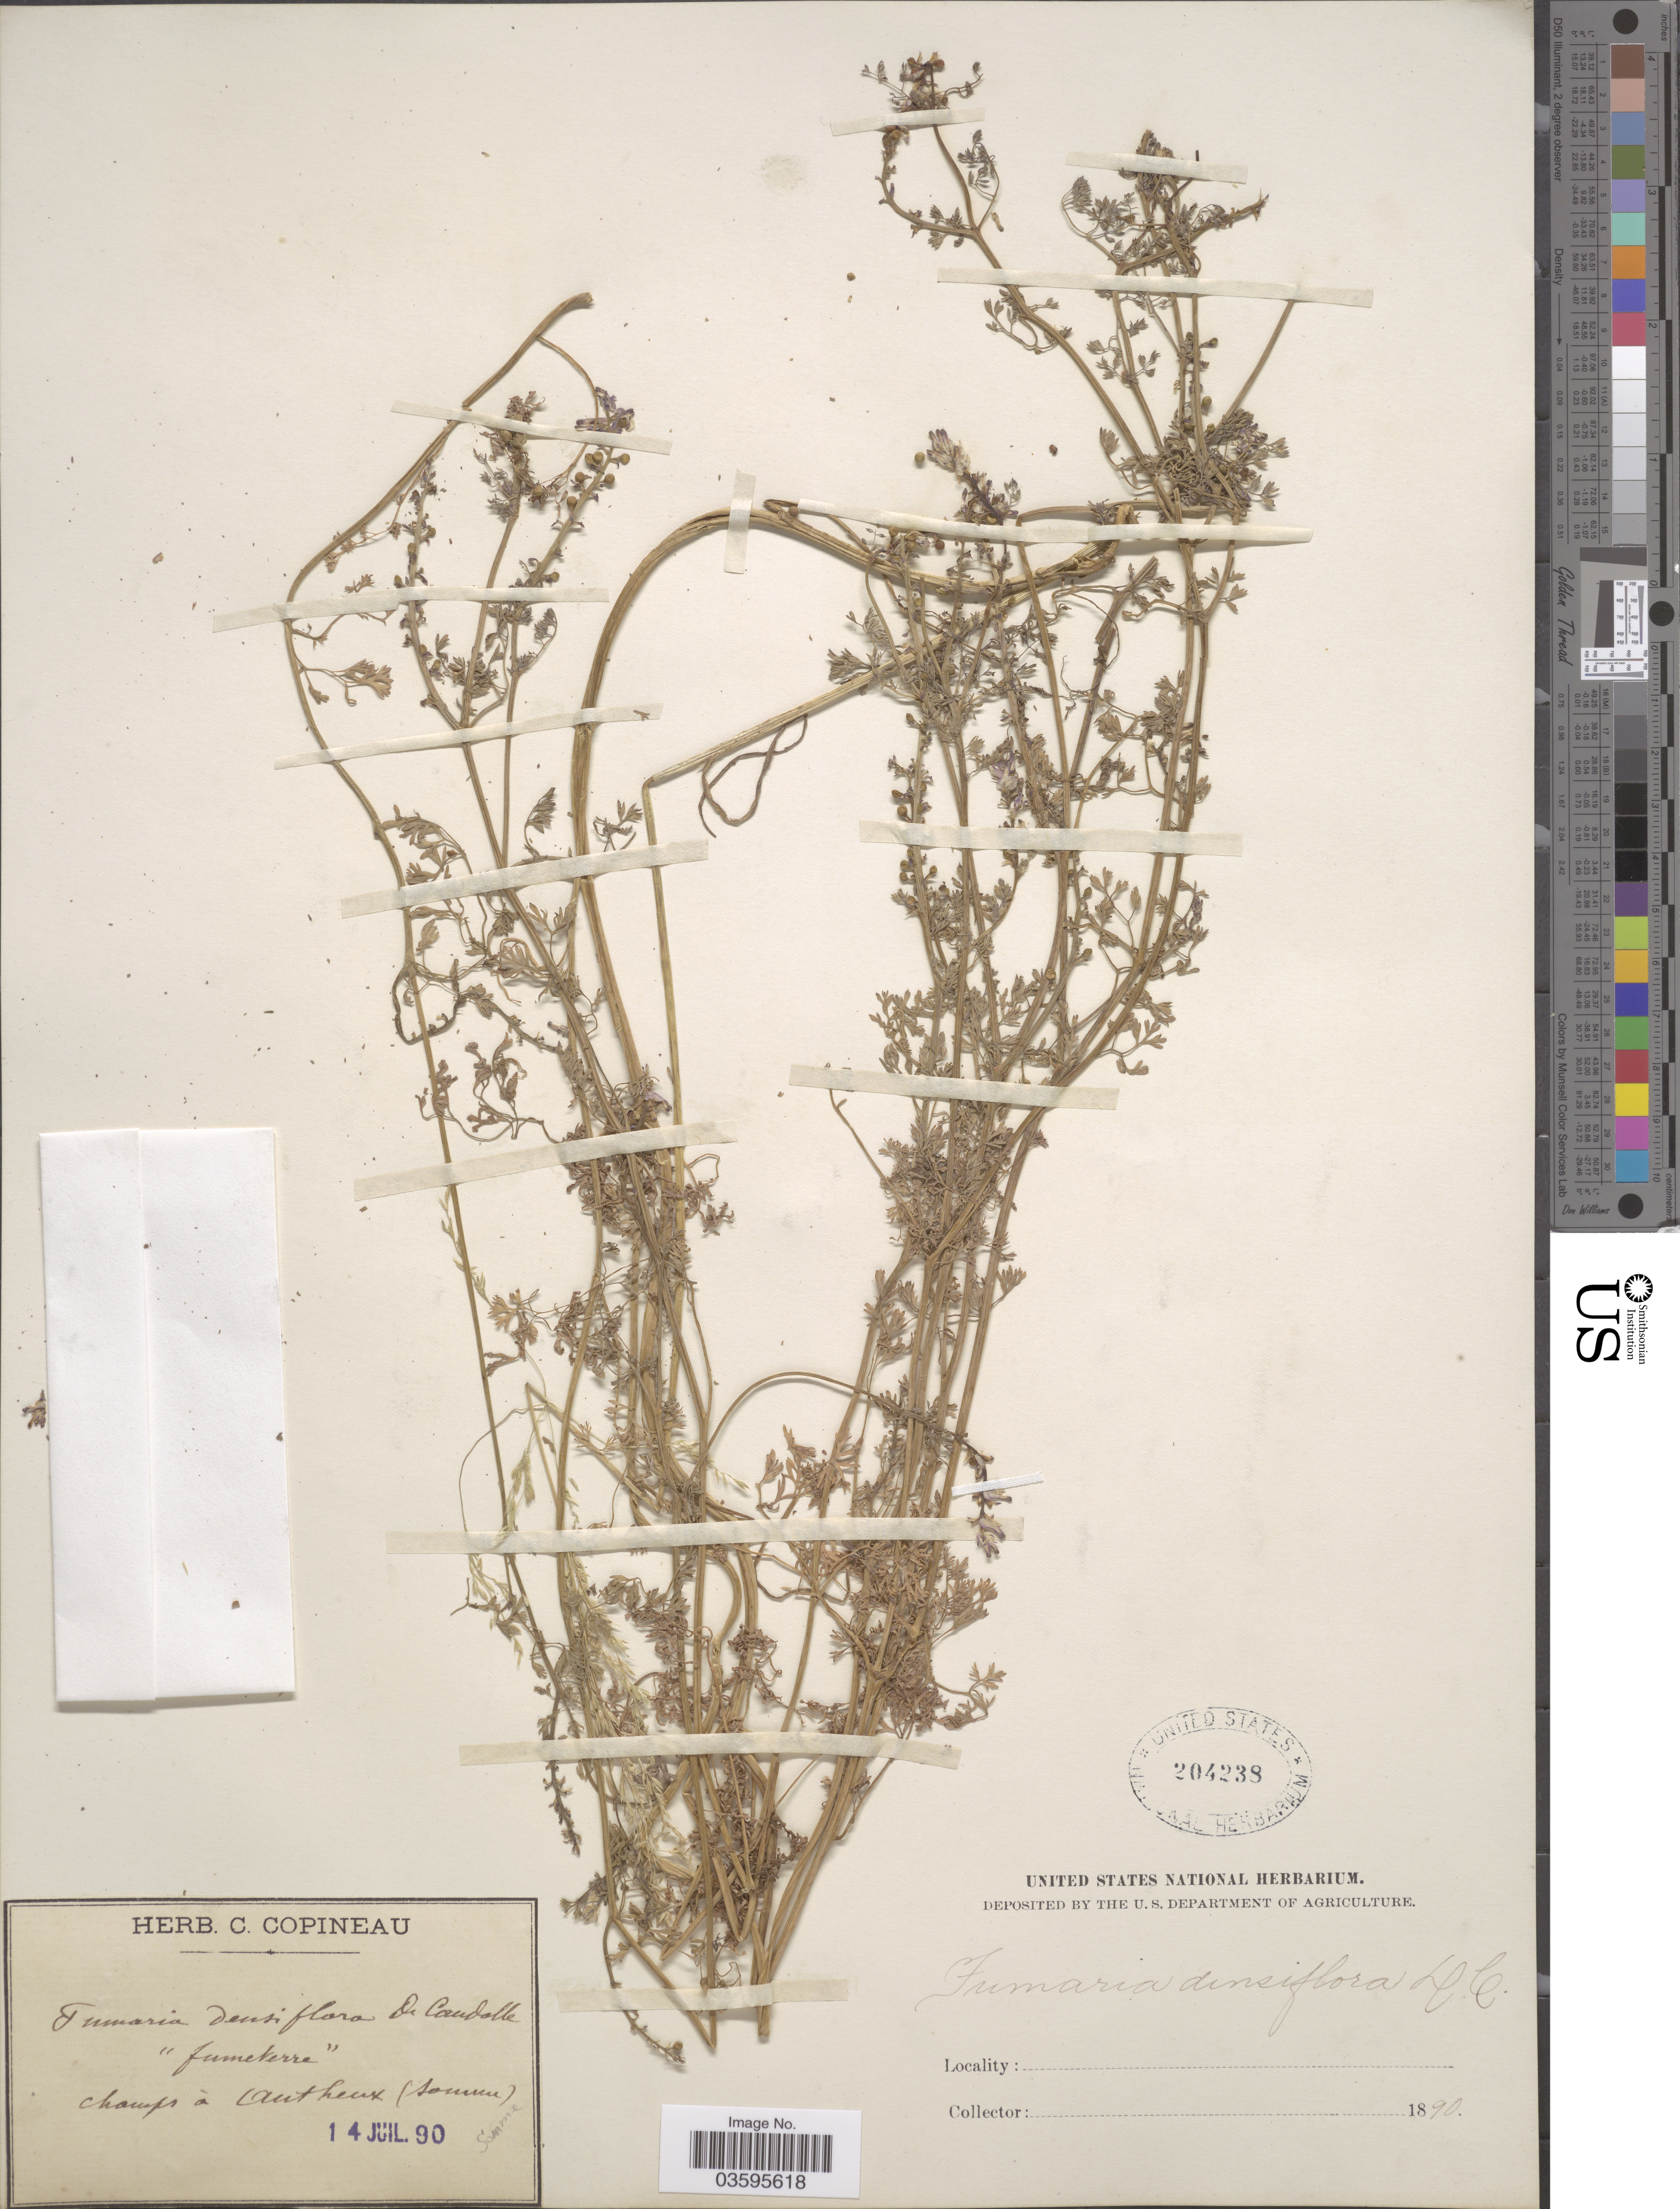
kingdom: Plantae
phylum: Tracheophyta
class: Magnoliopsida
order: Ranunculales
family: Papaveraceae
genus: Fumaria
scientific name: Fumaria densiflora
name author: DC.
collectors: ex herb. C. Copineau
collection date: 1890-07-14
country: France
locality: Champs á Autheux (Somme).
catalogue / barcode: US 204238